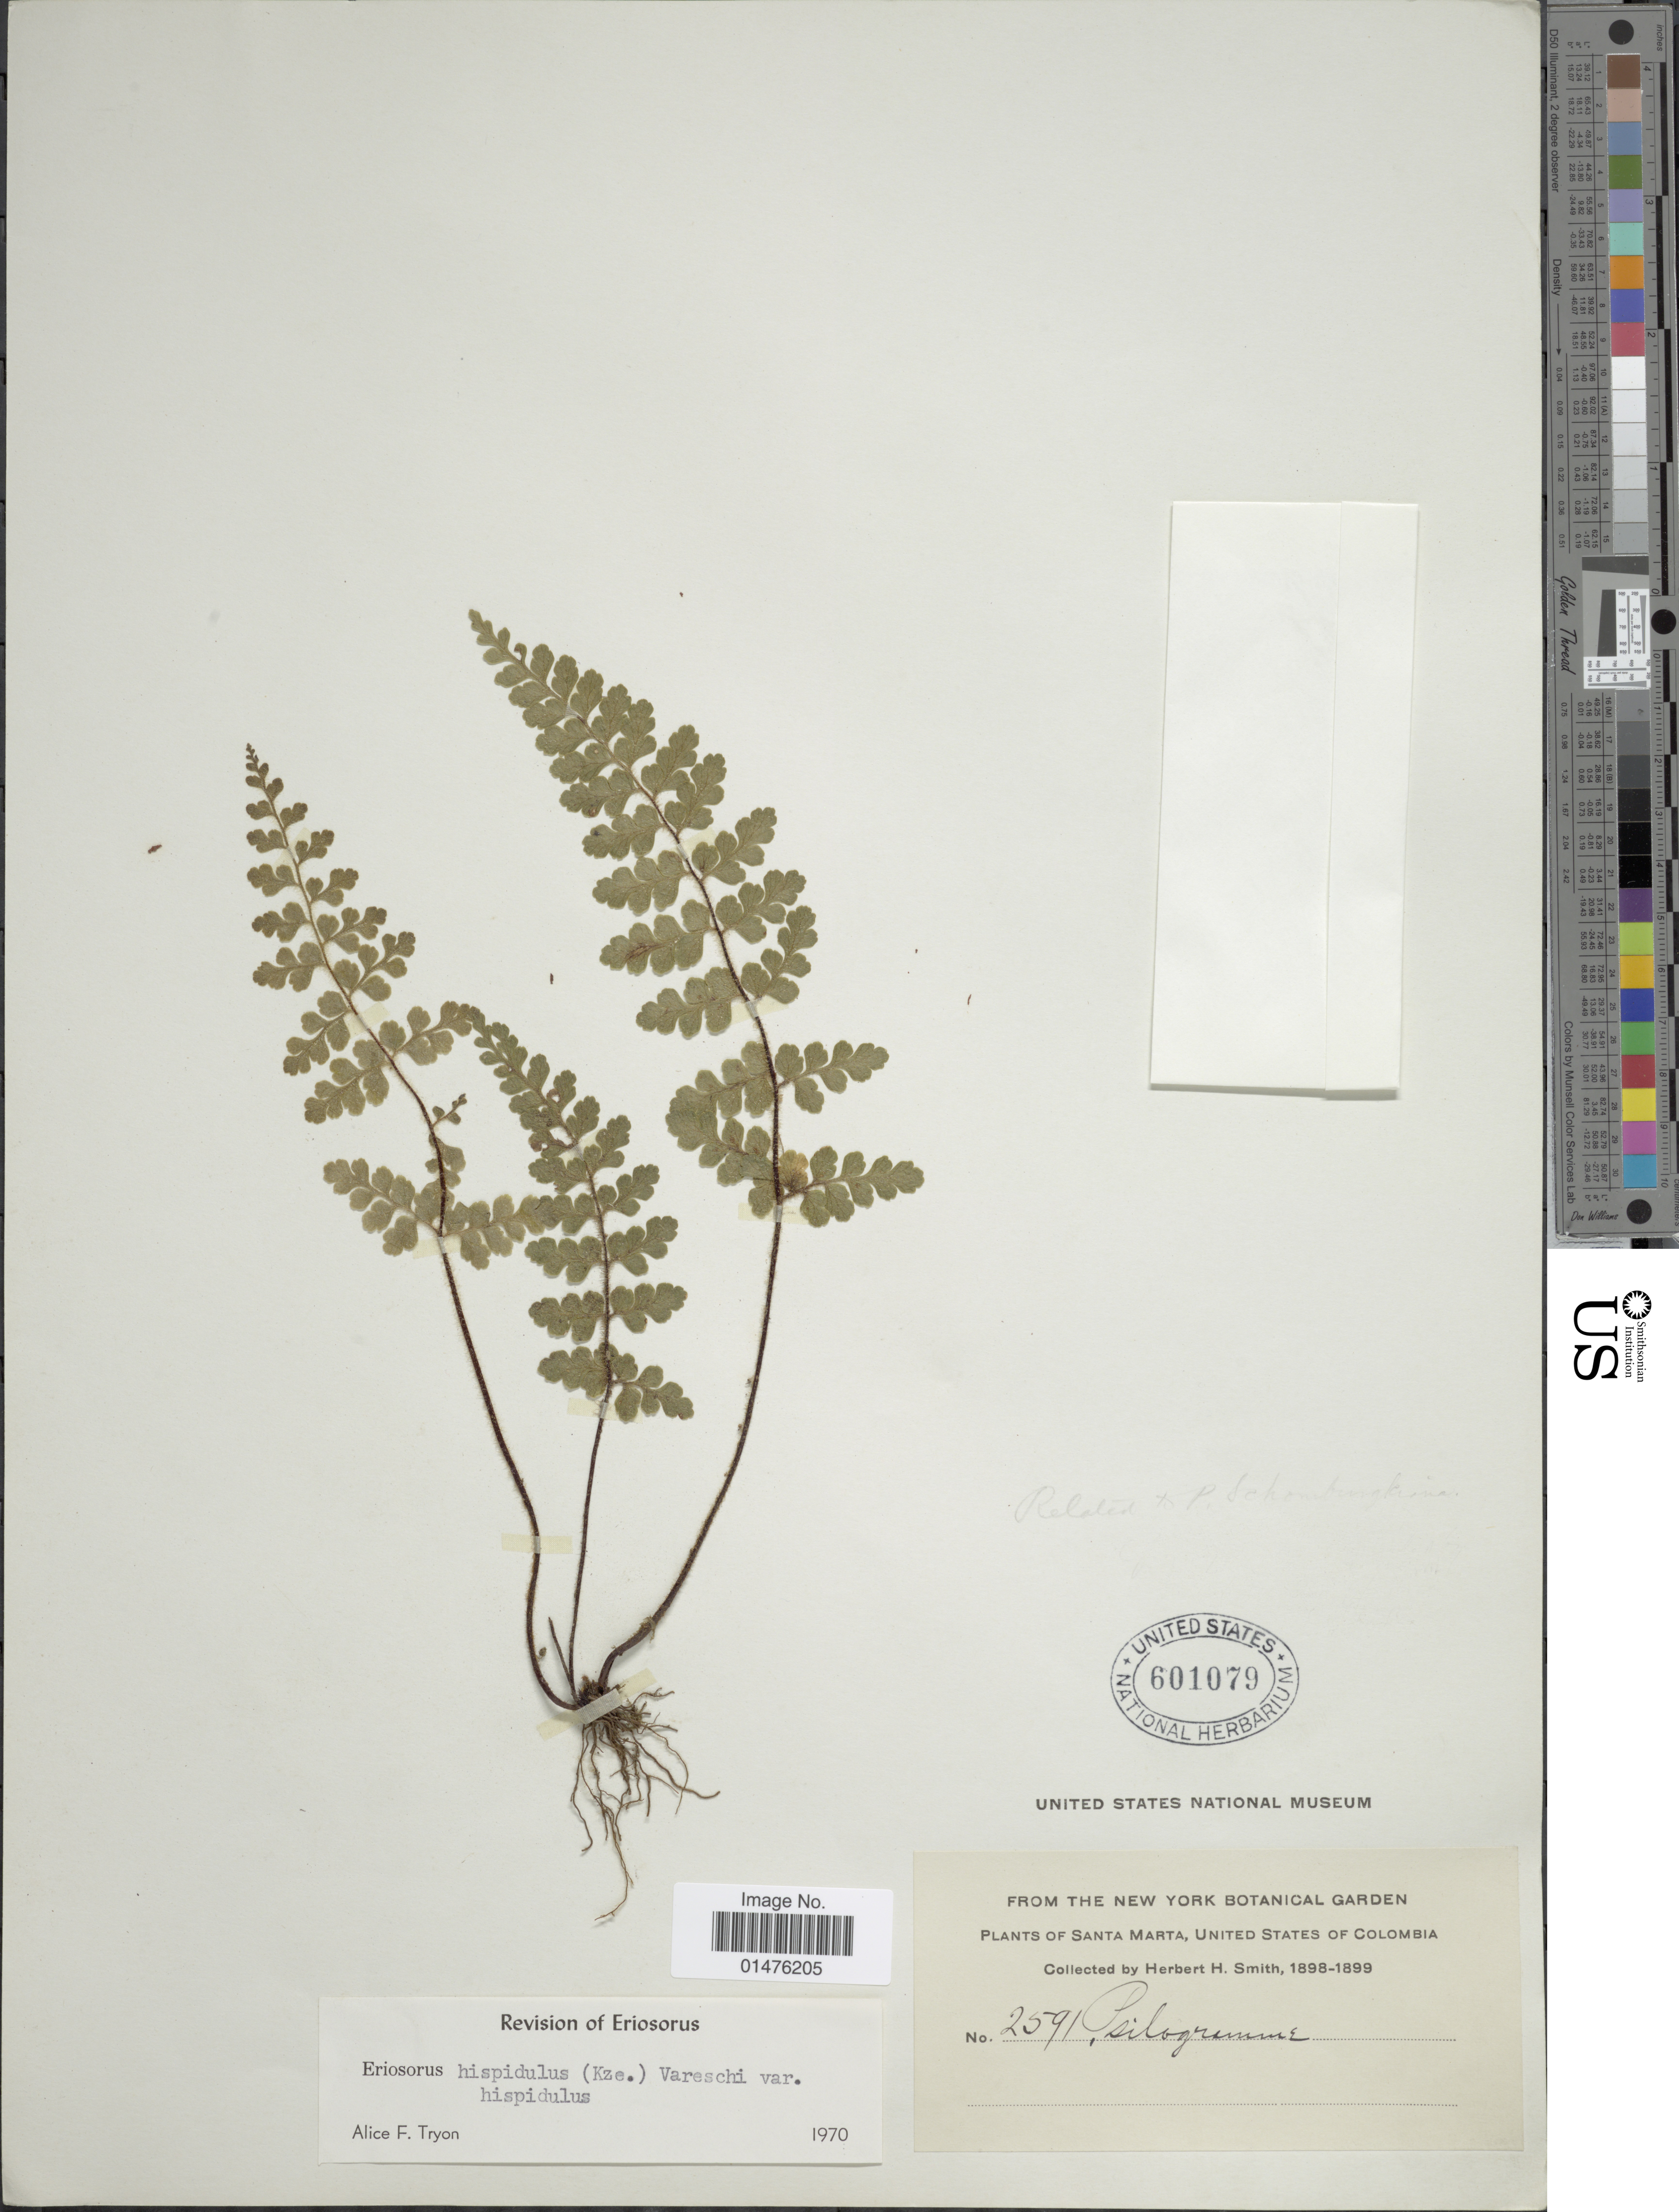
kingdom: Plantae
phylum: Tracheophyta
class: Polypodiopsida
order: Polypodiales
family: Pteridaceae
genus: Jamesonia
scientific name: Jamesonia hispidula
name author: Kunze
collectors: Herbert H. Smith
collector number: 2591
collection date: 1898/1899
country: Colombia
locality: Santa Marta, United States of Colombia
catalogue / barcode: US 601079